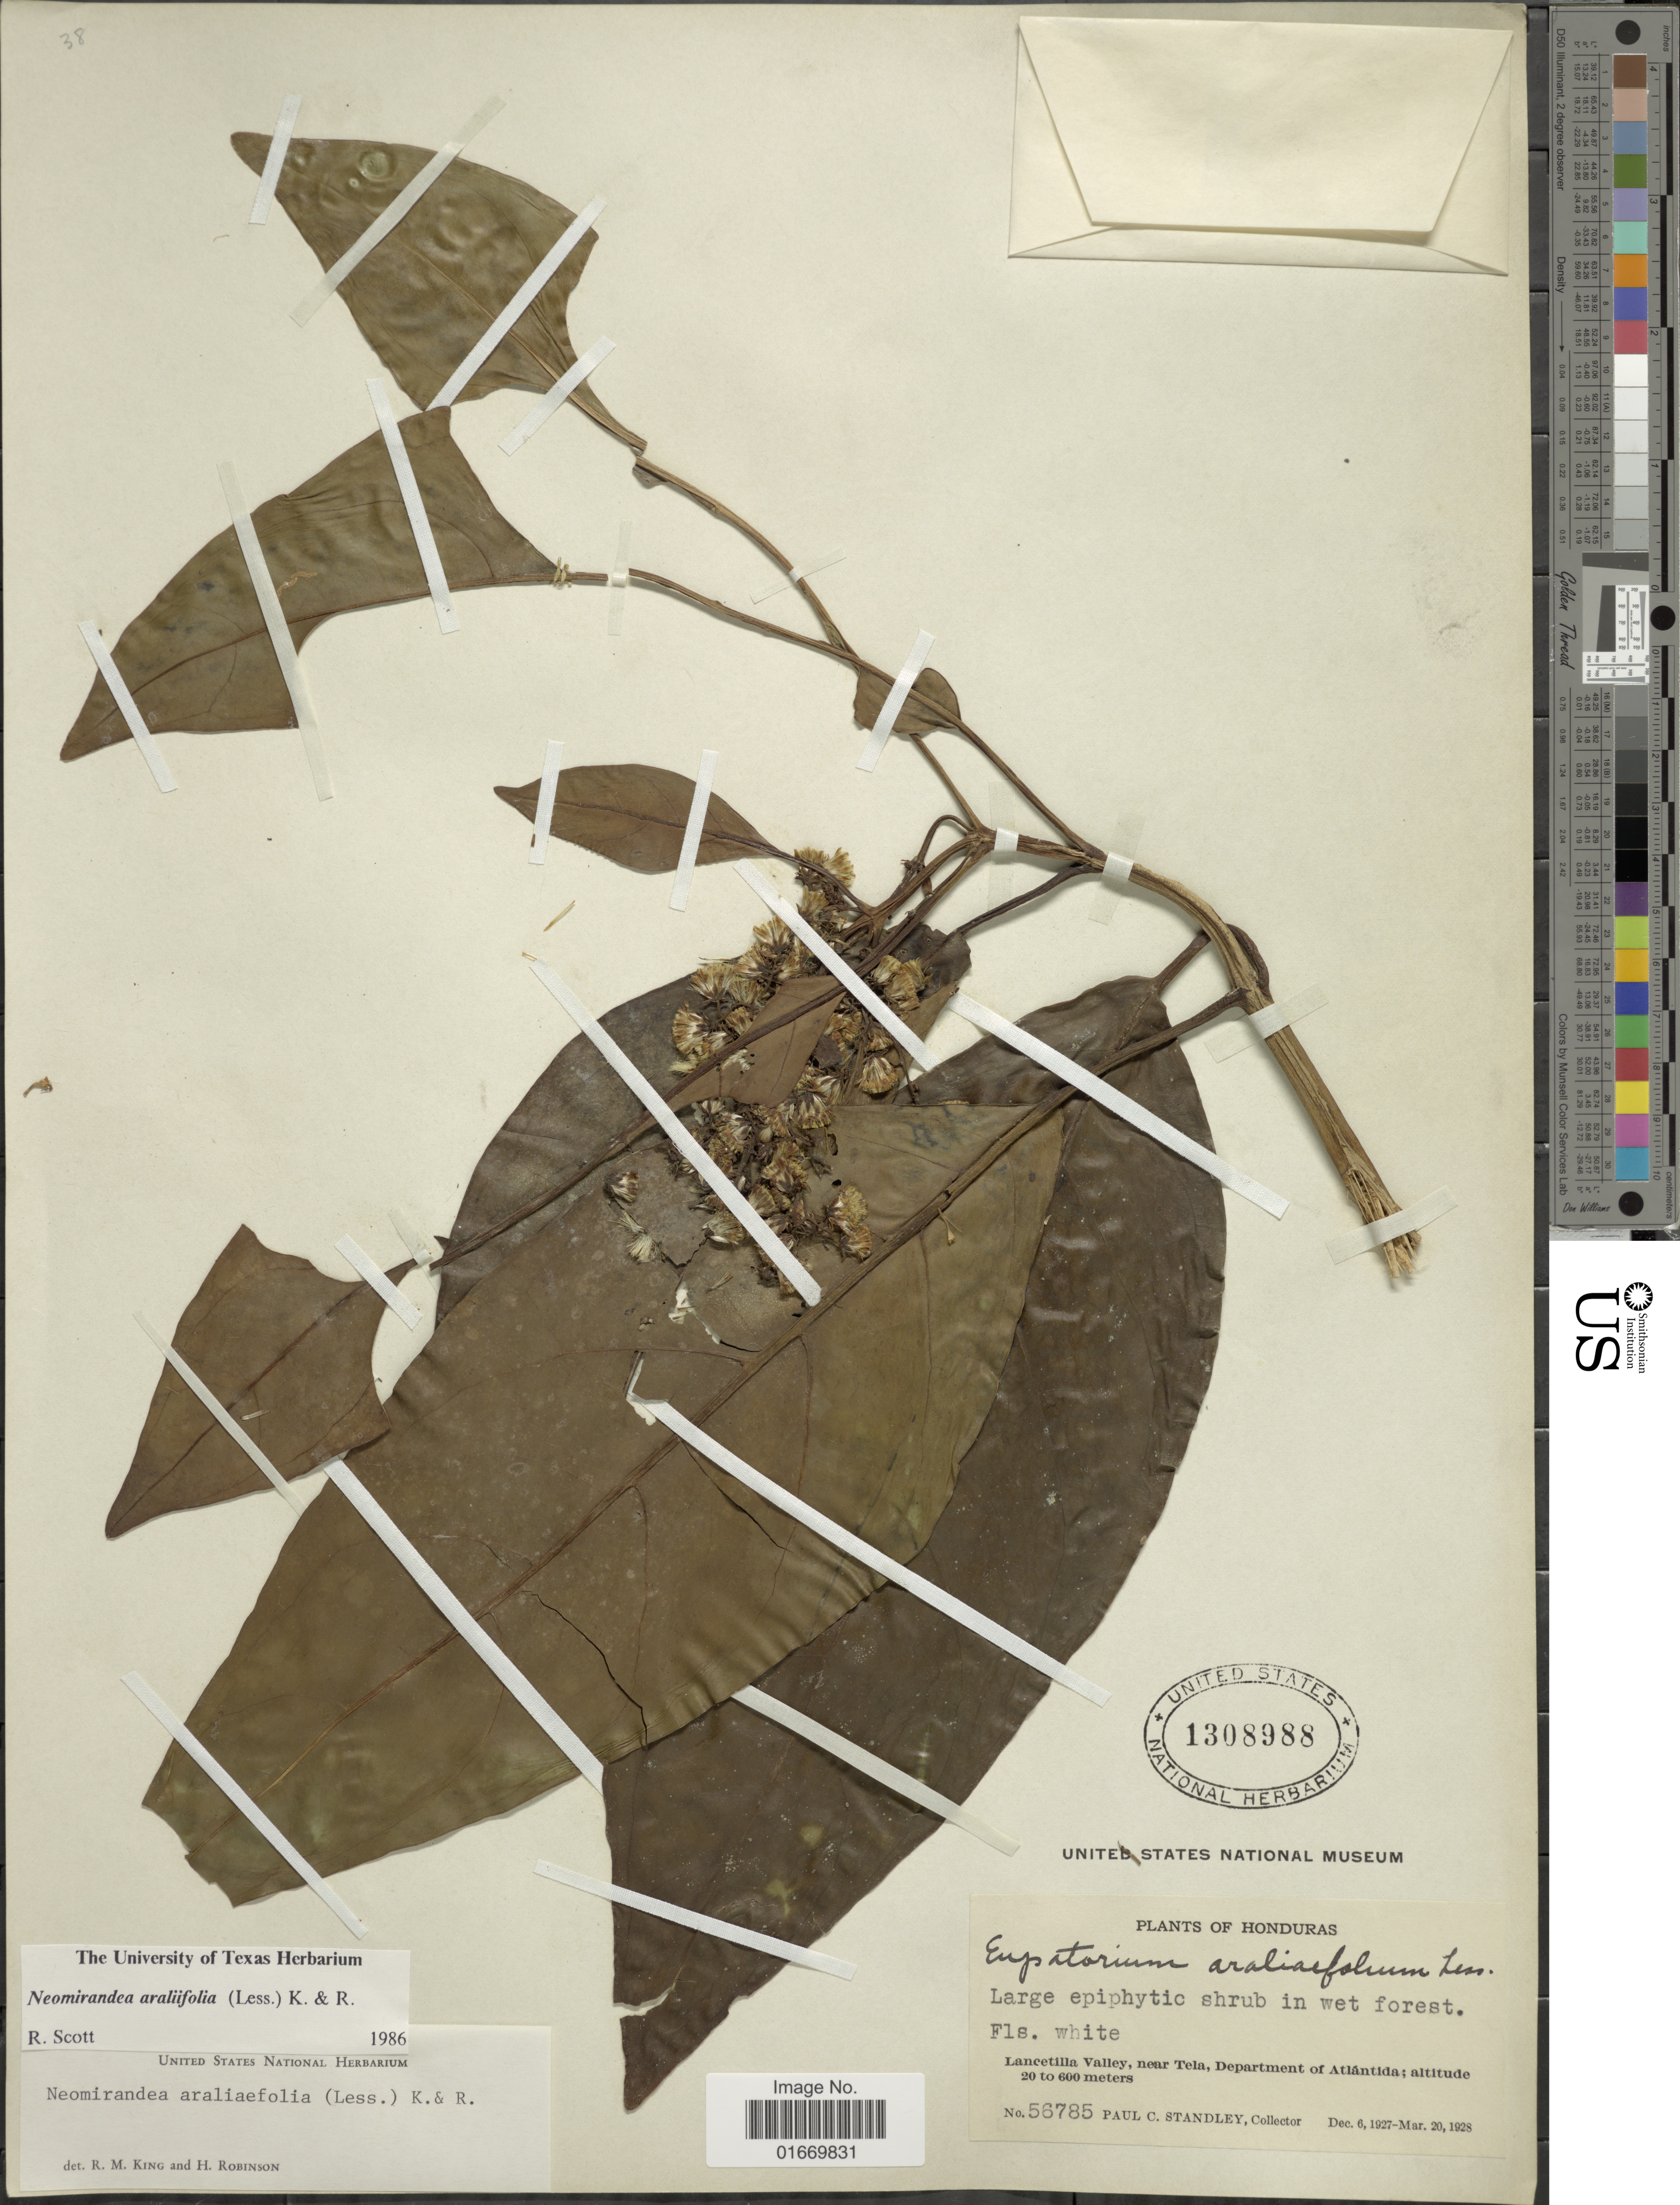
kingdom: Plantae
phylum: Tracheophyta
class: Magnoliopsida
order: Asterales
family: Asteraceae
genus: Neomirandea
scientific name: Neomirandea araliaefolia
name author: (Less.) R.M. King & H. Rob.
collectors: P. C. Standley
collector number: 56785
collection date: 1927-12-06/1928-03-20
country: Honduras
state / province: Atlántida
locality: Lancetilla Valley, near Tela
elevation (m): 20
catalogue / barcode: US 1308988